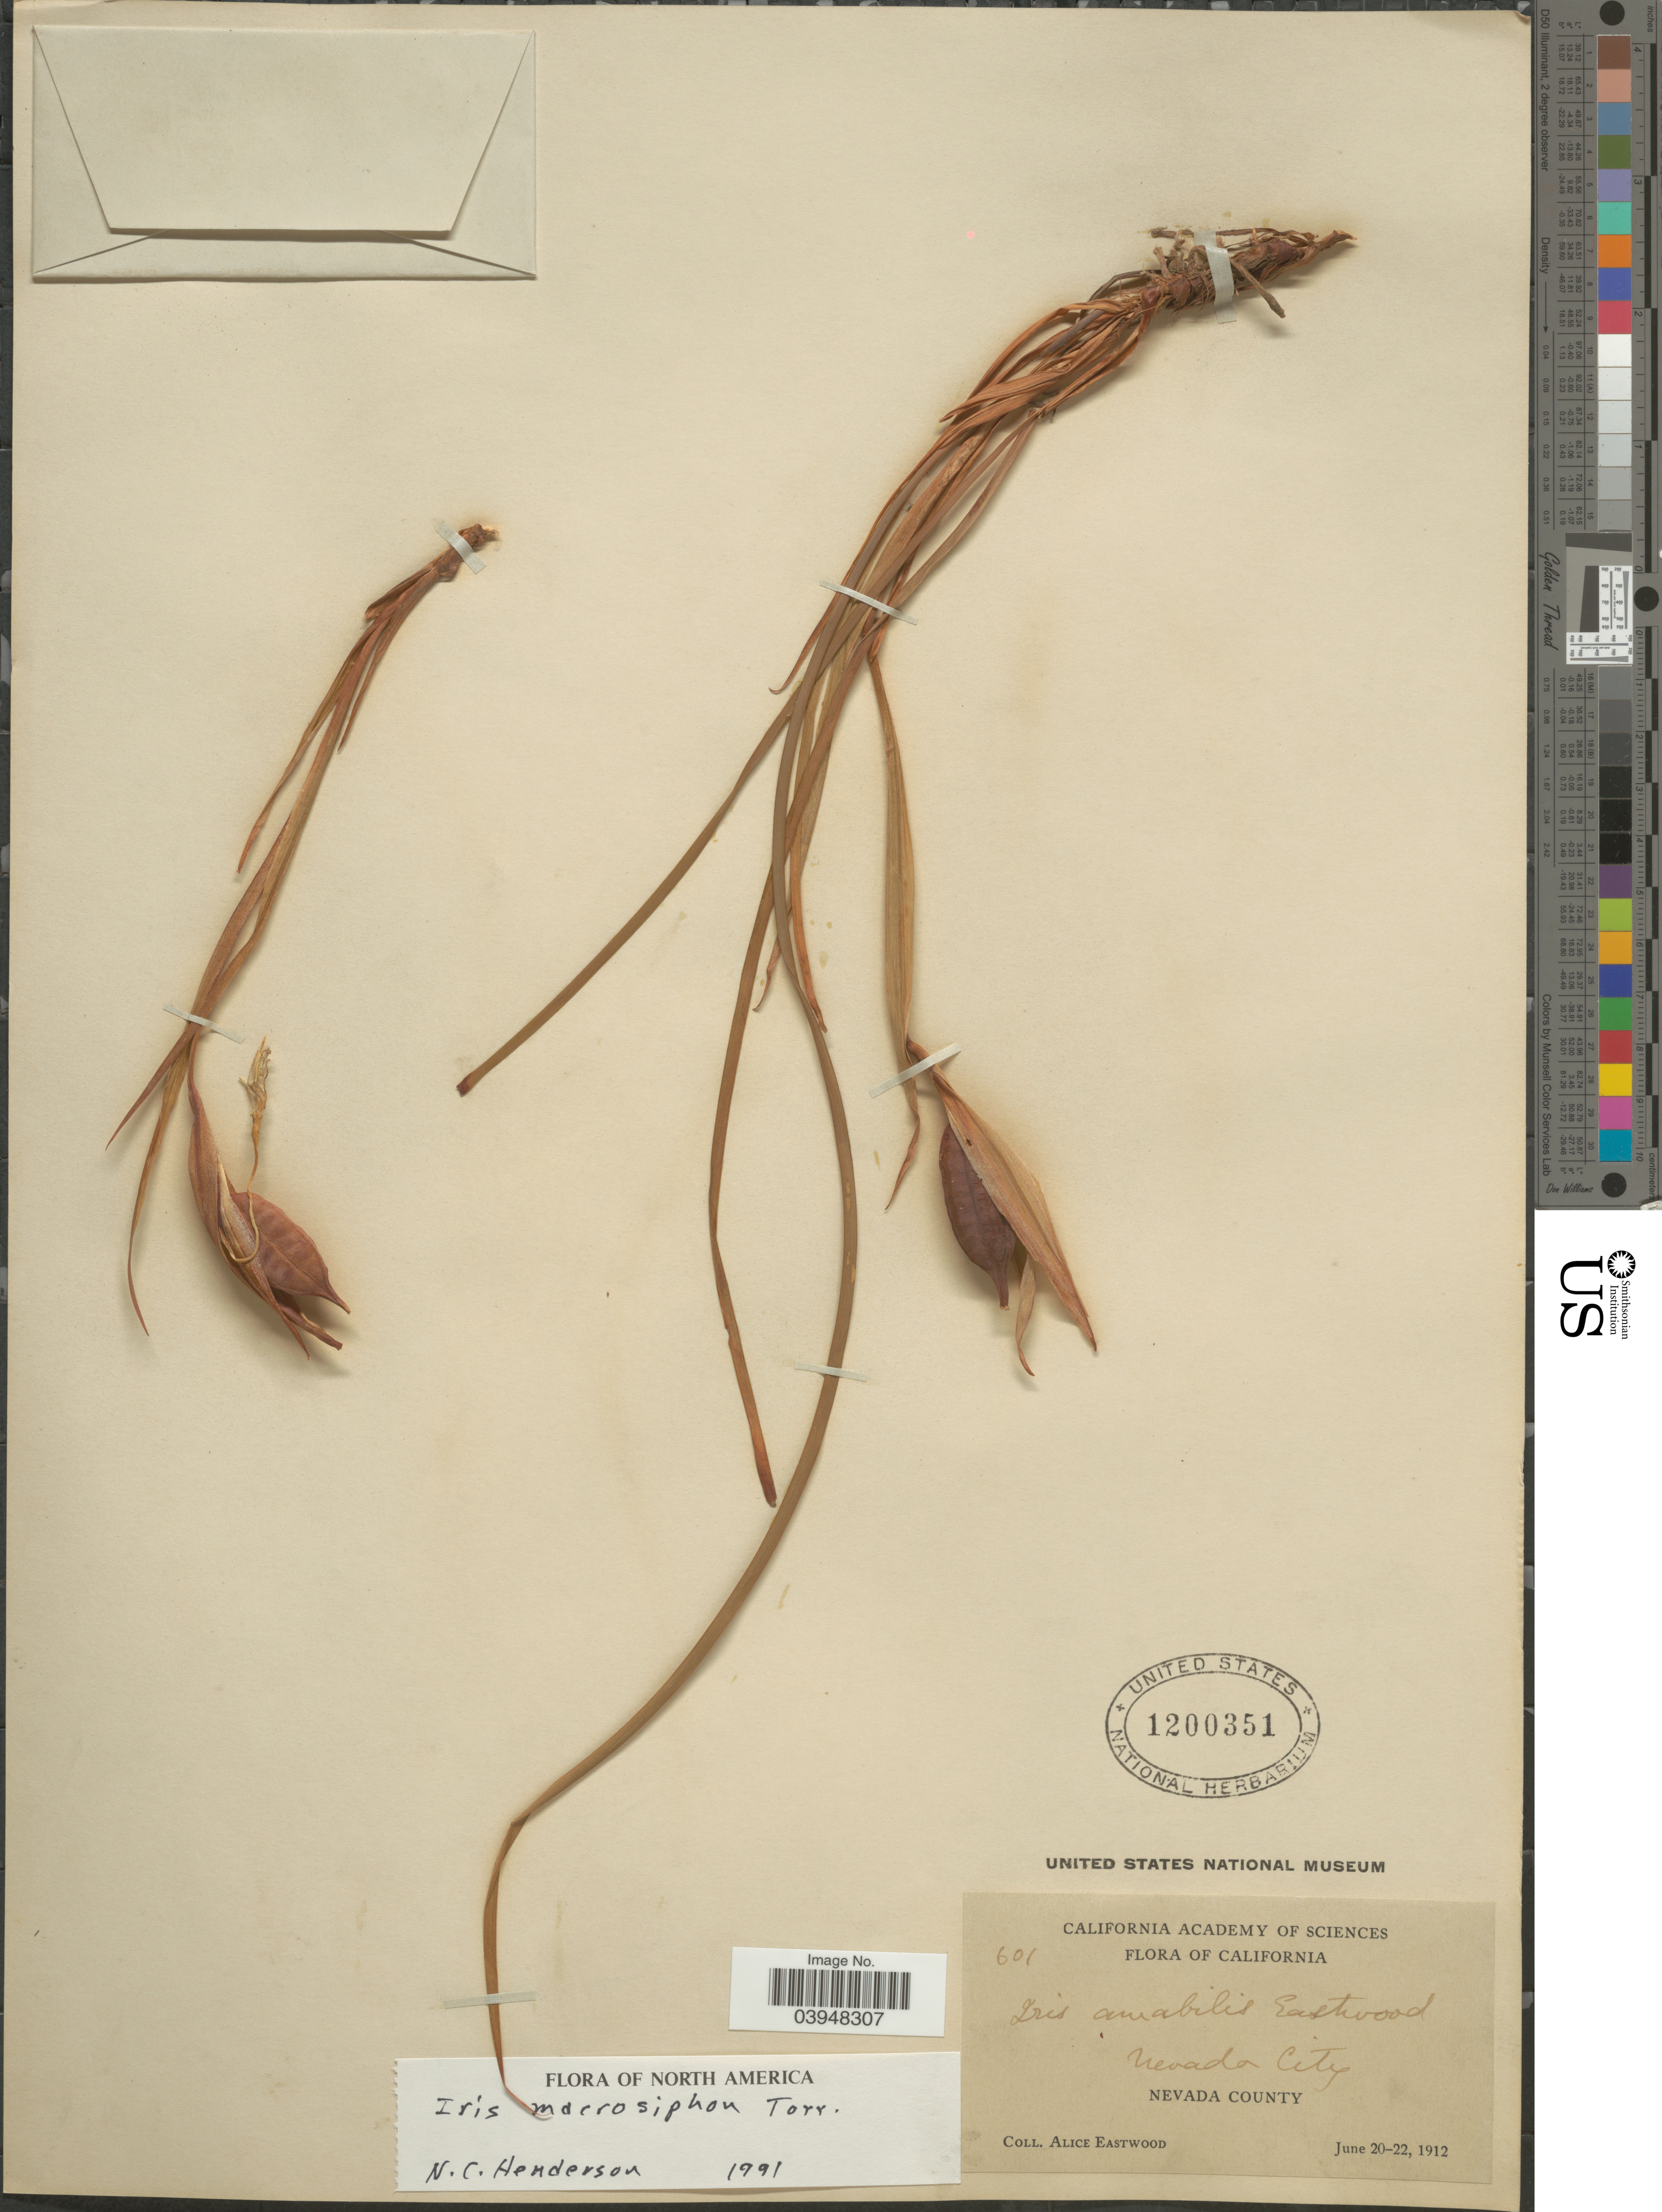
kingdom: Plantae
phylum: Tracheophyta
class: Liliopsida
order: Asparagales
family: Iridaceae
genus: Iris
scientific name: Iris amabilis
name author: Eastw.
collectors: A. Eastwood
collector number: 601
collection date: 1912-06-20/1912-06-22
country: United States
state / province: California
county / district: Nevada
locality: Nevada City. Nevada County.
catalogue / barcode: US 1200351